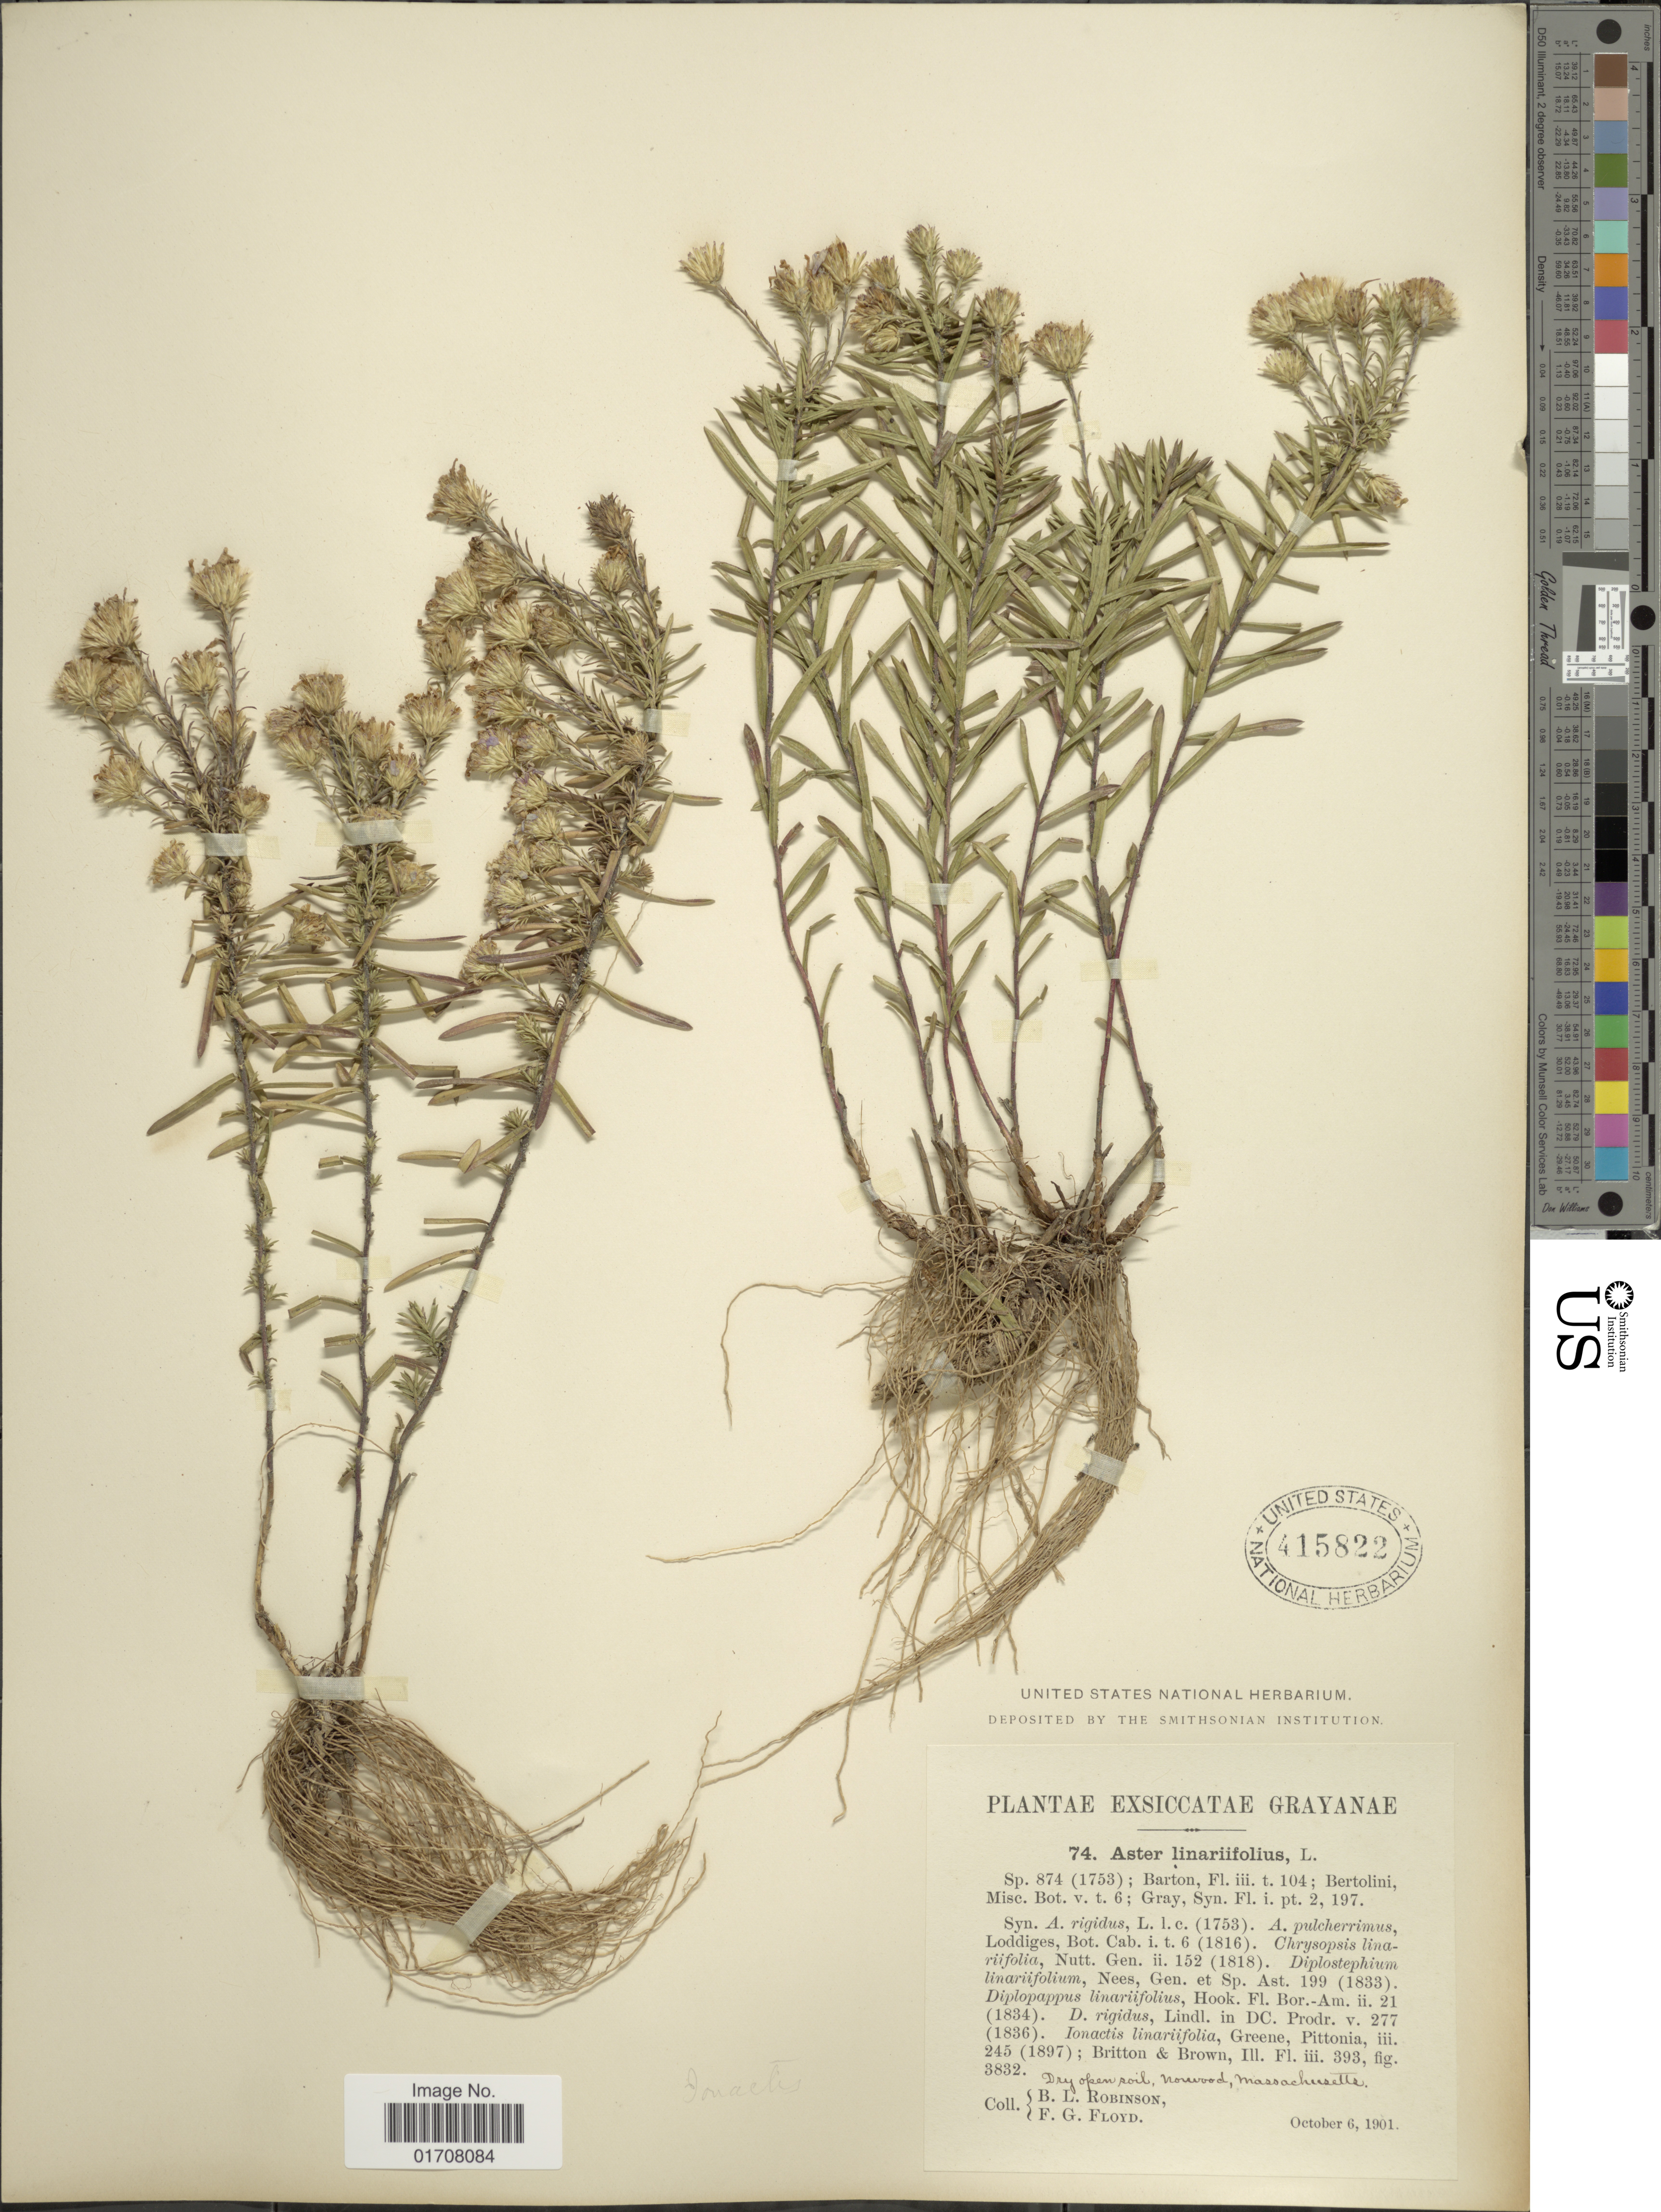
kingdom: Plantae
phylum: Tracheophyta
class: Magnoliopsida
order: Asterales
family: Asteraceae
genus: Ionactis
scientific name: Ionactis linariifolia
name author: (L.) Greene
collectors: B. L. Robinson & F. G. Floyd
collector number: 74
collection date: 1901-10-06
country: United States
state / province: Massachusetts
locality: Norwood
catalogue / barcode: US 415822